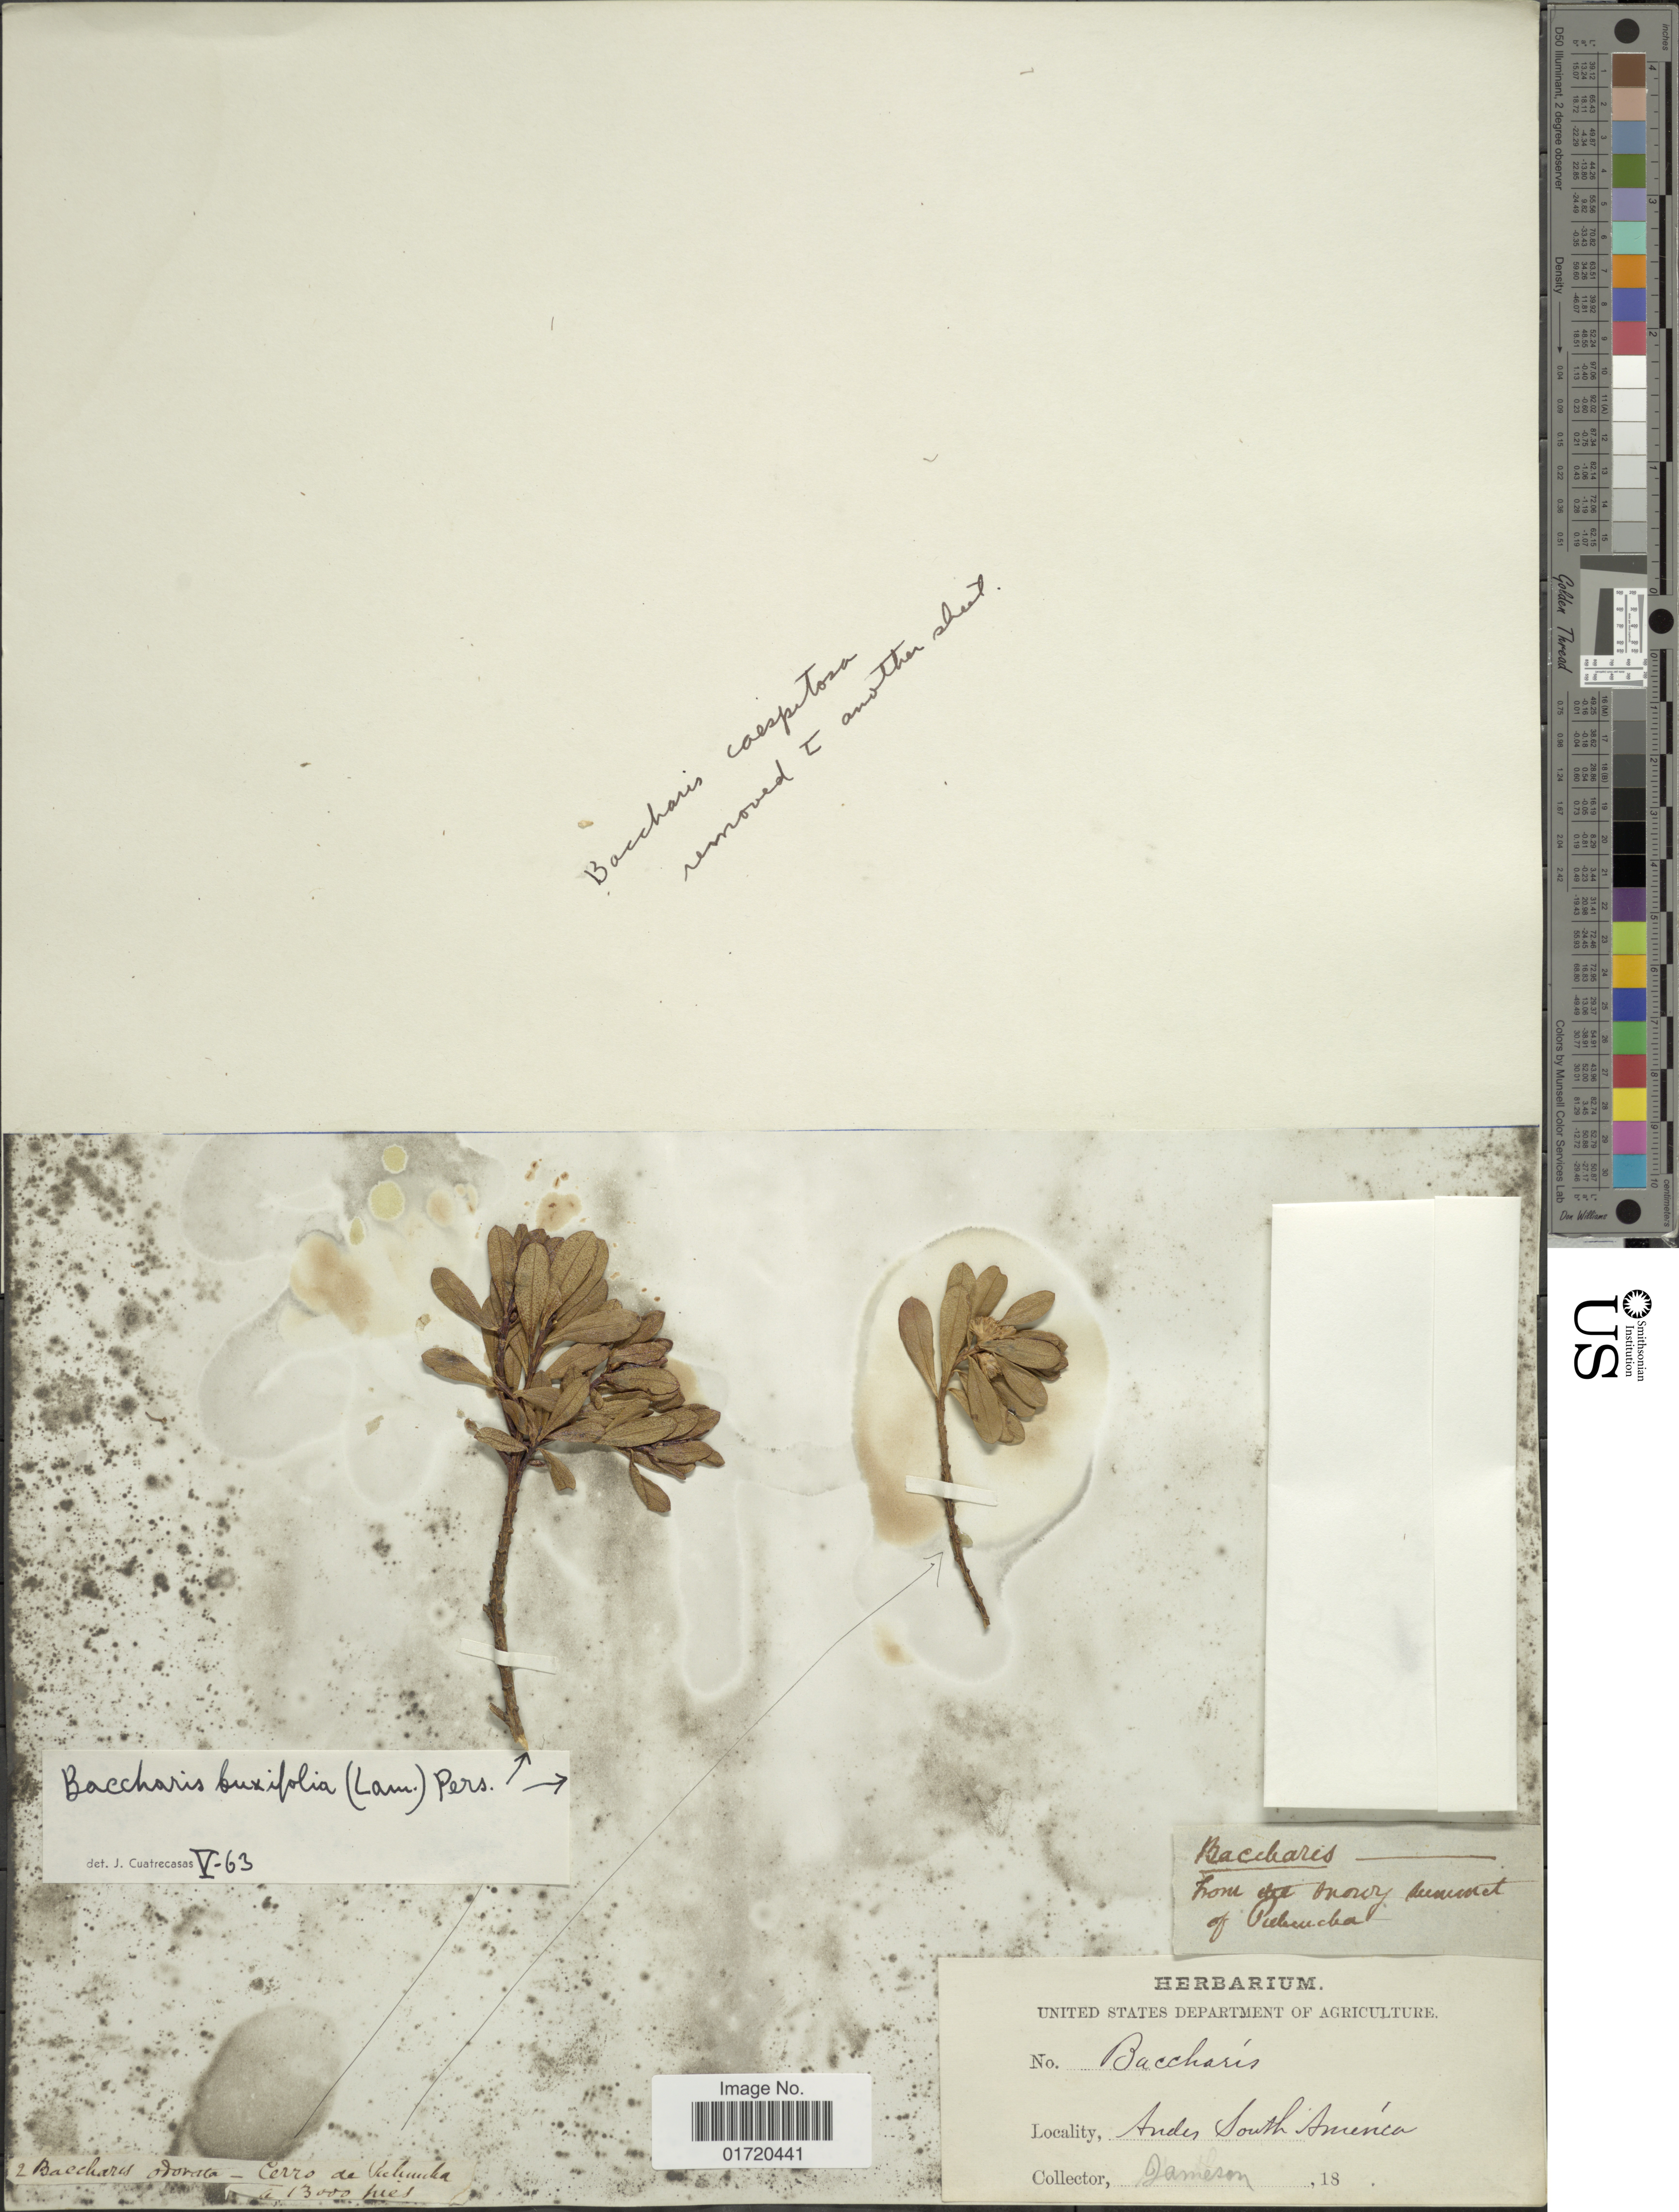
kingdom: Plantae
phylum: Tracheophyta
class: Magnoliopsida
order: Asterales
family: Asteraceae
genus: Baccharis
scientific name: Baccharis buxifolia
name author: (Lam.) Pers.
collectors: -- Jameson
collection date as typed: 18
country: Ecuador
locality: Andes South America.